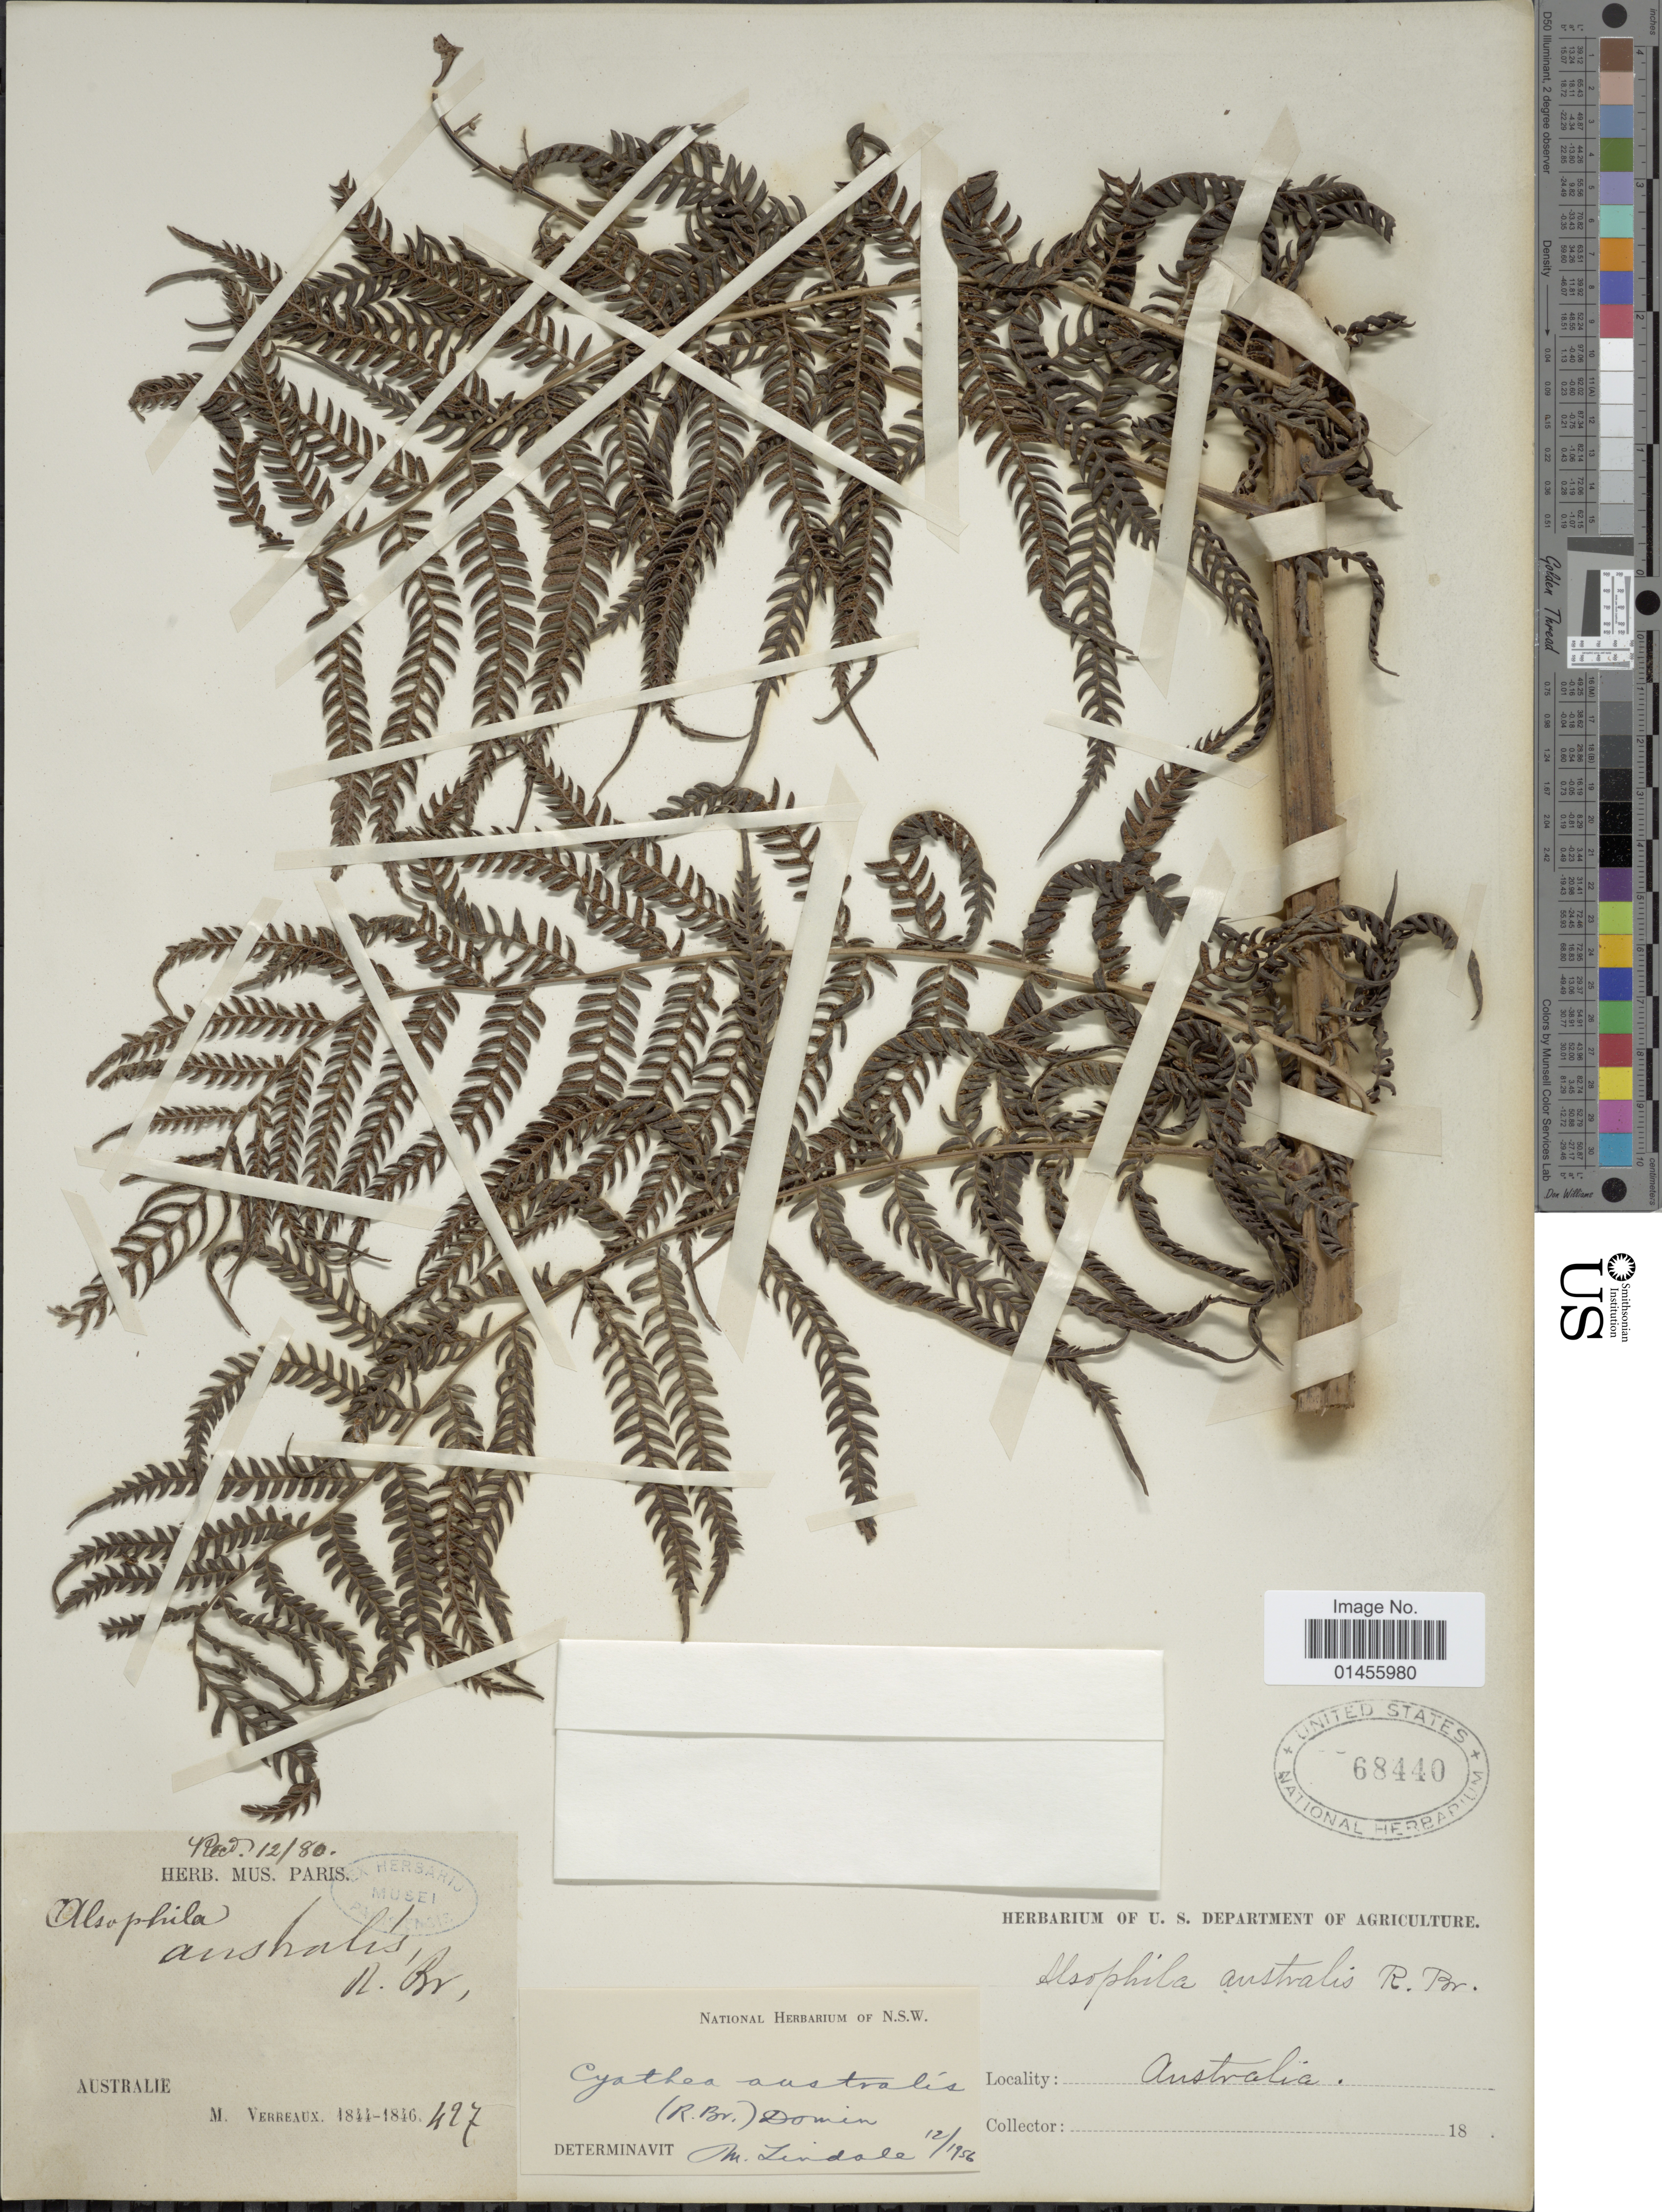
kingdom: Plantae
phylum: Tracheophyta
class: Polypodiopsida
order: Cyatheales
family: Cyatheaceae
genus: Alsophila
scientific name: Alsophila australis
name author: R. Br.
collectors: M. Verreaux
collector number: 427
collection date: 1844/1846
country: Australia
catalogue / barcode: US 68440